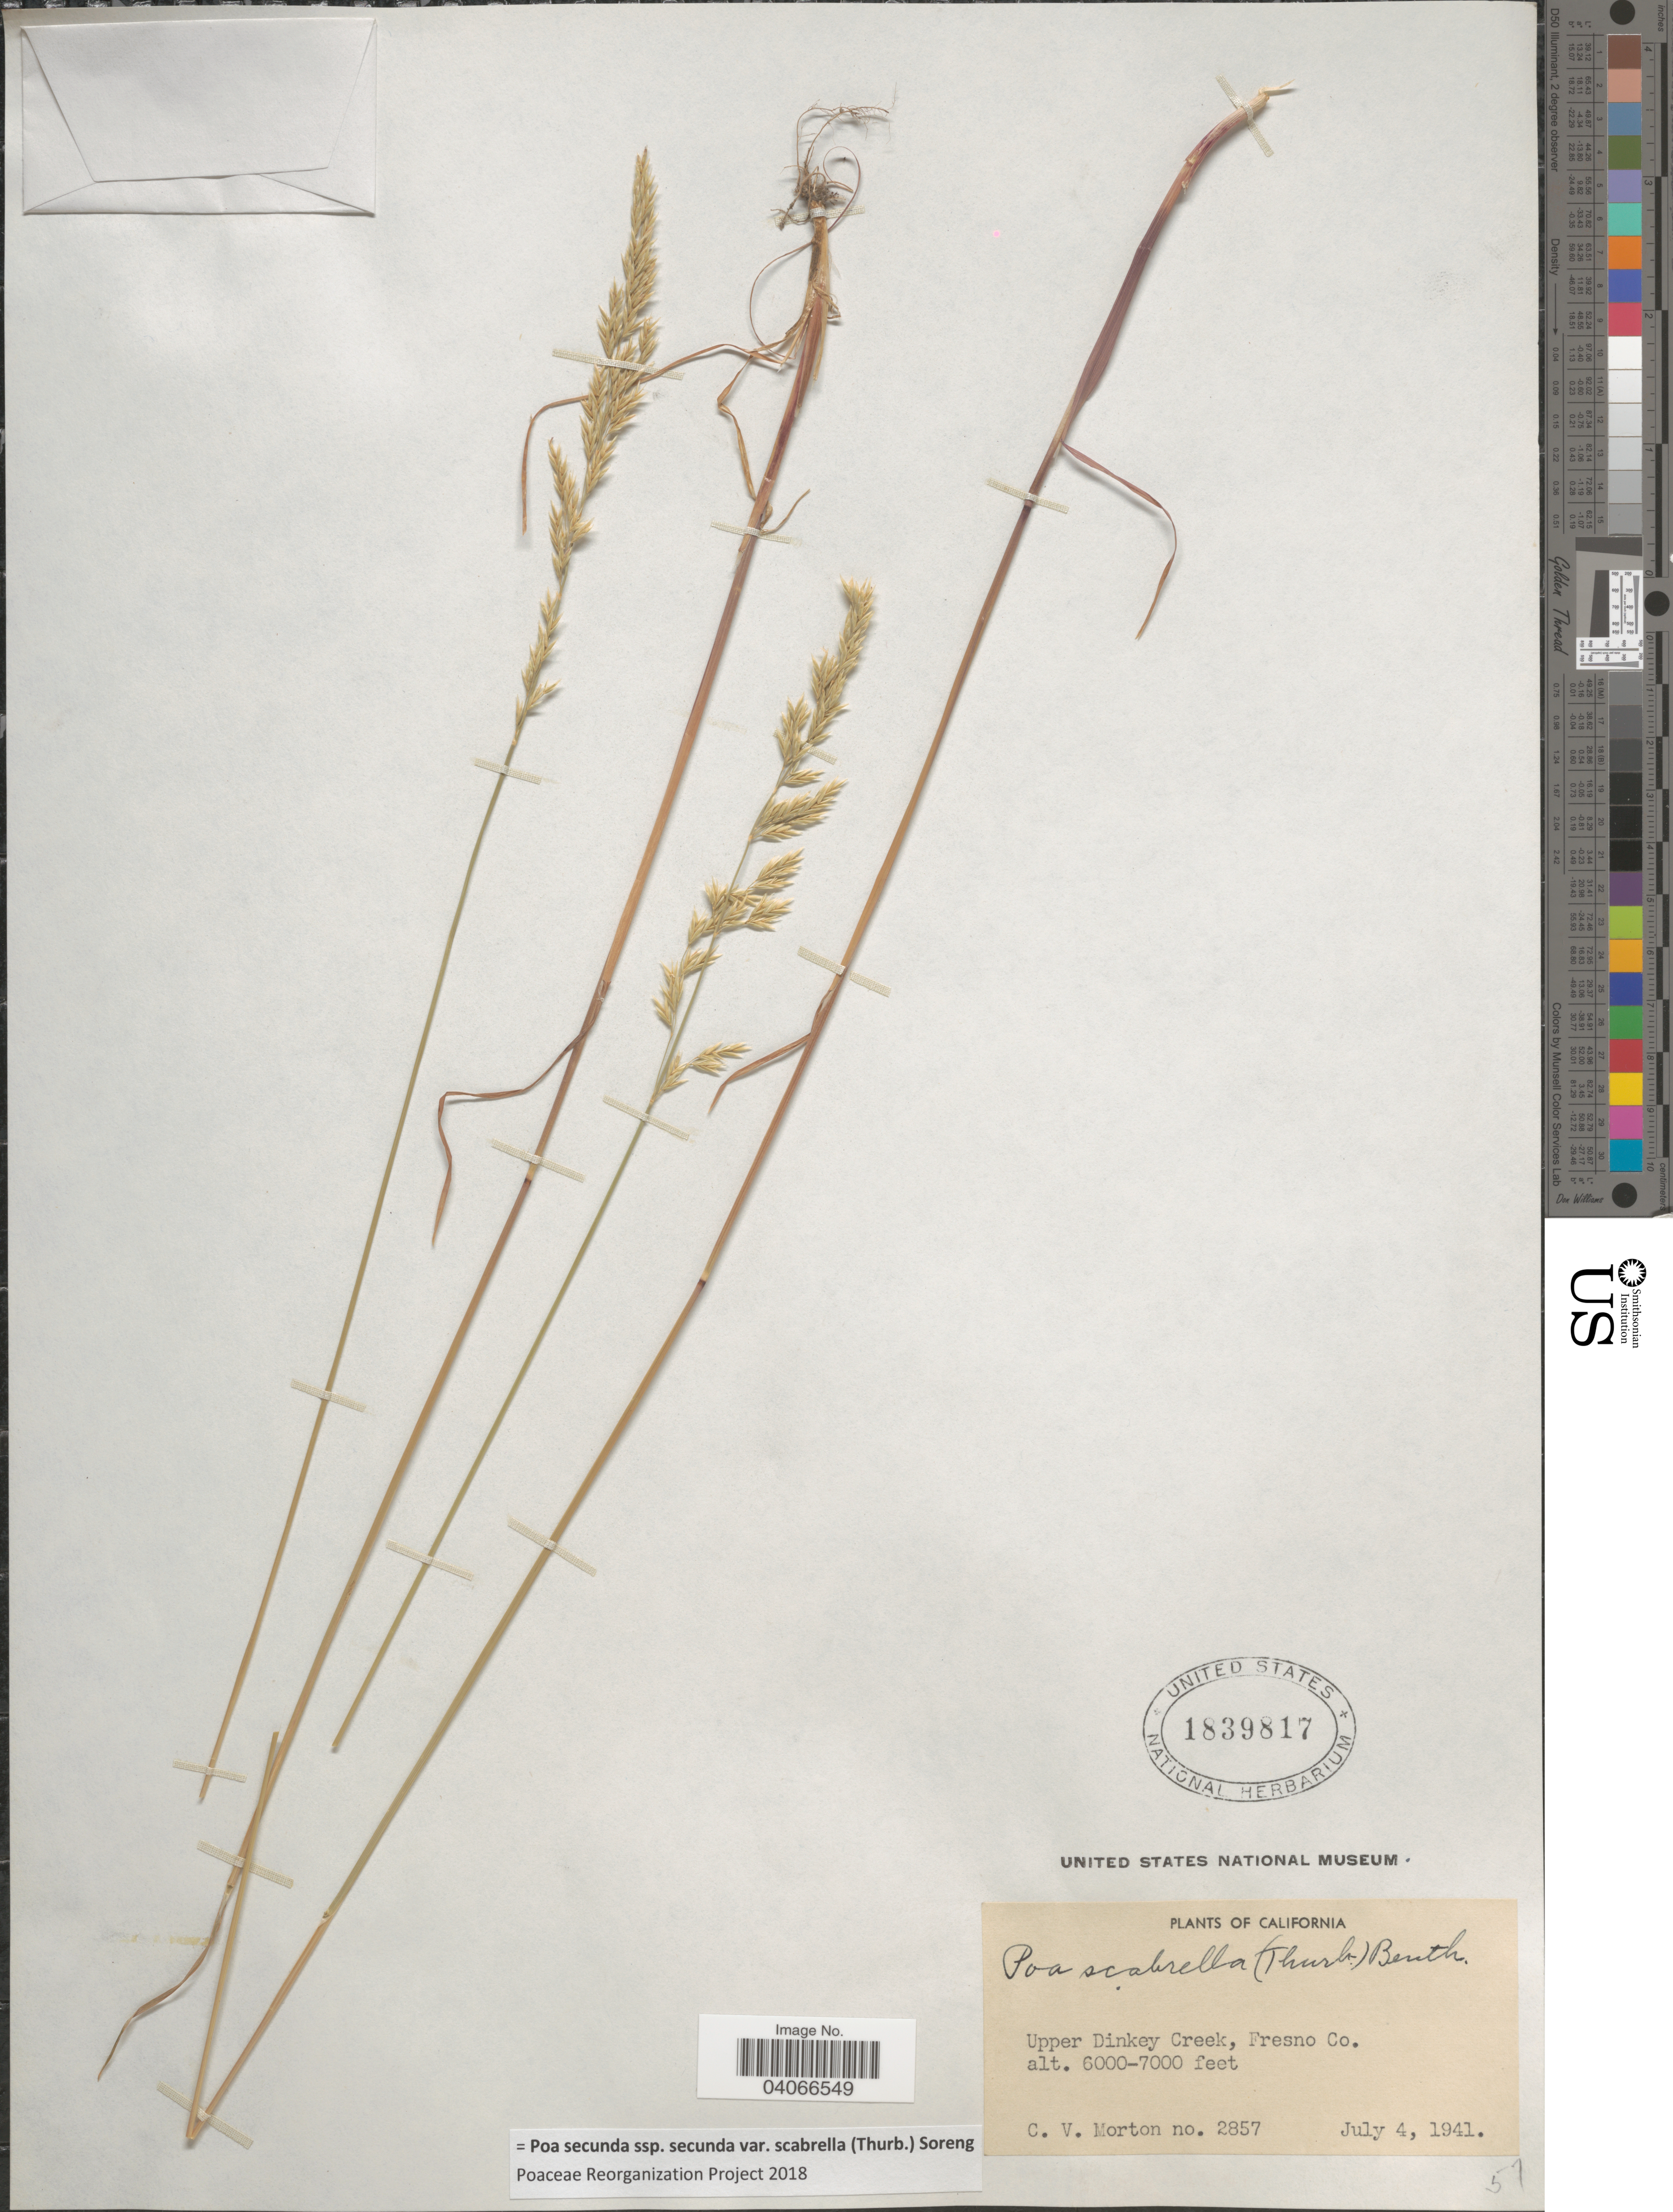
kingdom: Plantae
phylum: Tracheophyta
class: Liliopsida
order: Poales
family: Poaceae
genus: Poa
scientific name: Poa secunda subsp. secunda var. scabrella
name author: (Thurb.) Soreng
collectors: C. V. Morton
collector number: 2857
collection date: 1941-07-04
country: United States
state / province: California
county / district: Fresno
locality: Upper Dinkey Creek, Fresno Co.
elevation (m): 1829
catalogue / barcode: US 1839817